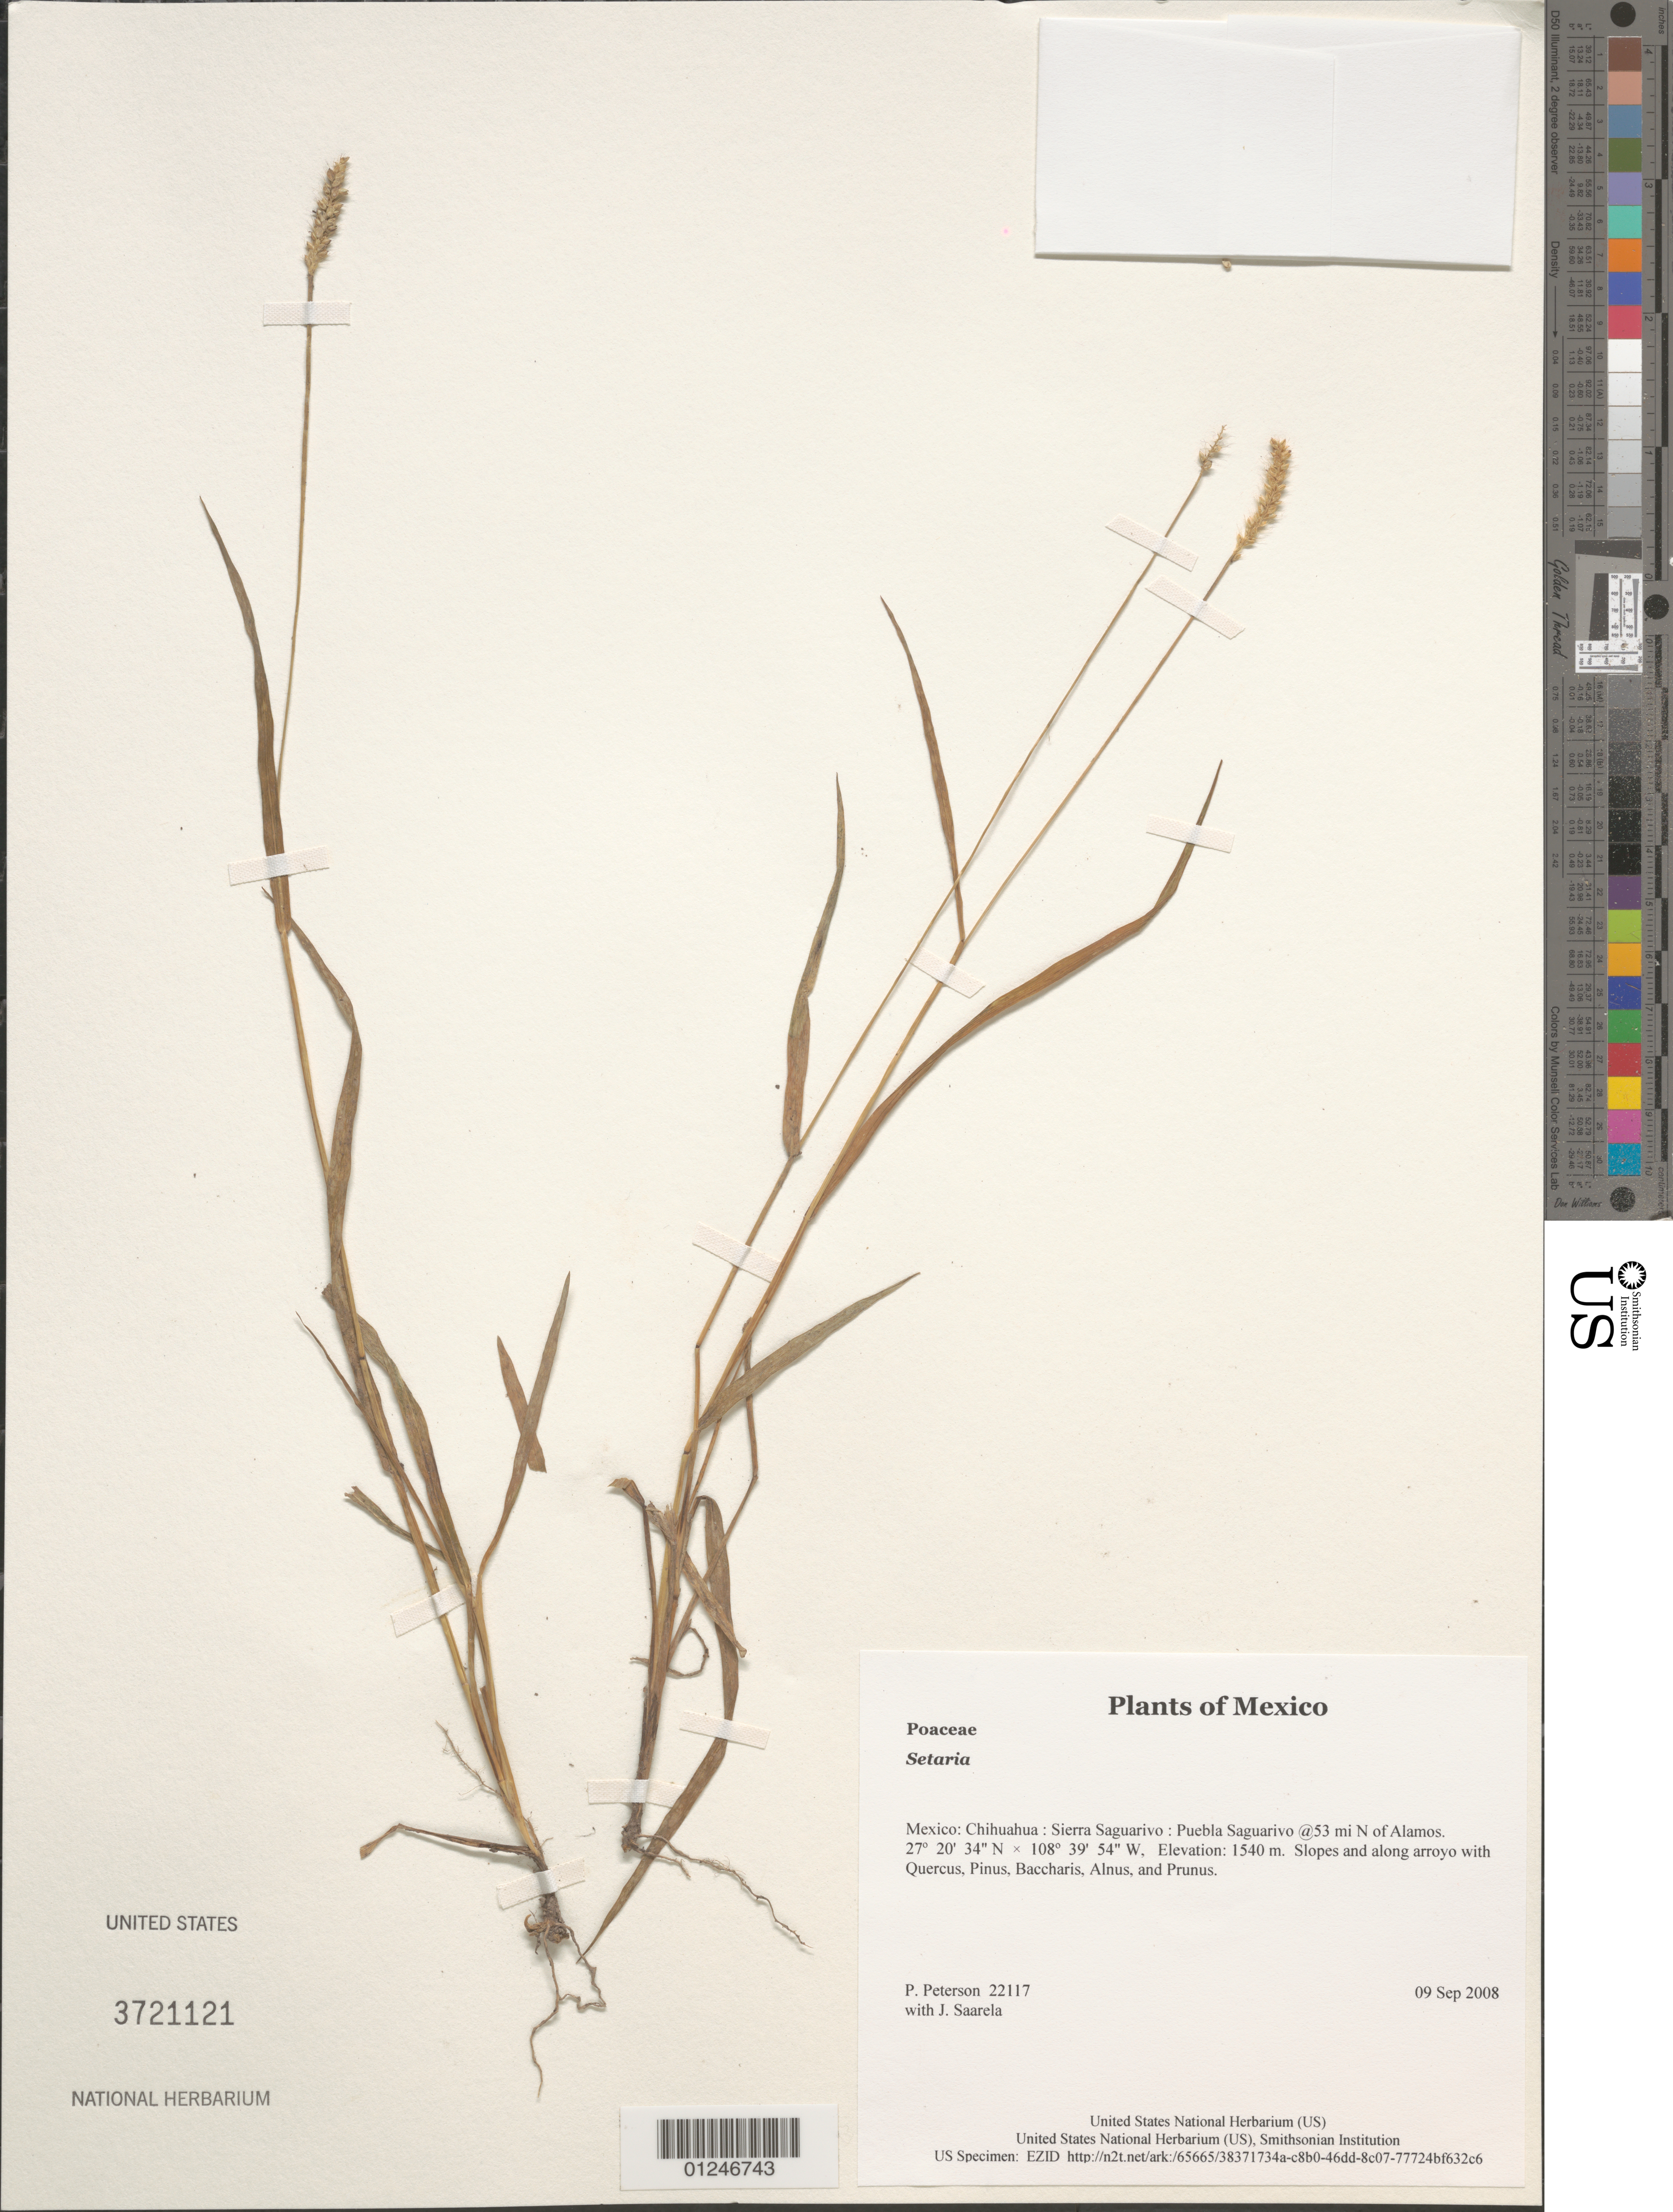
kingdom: Plantae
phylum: Tracheophyta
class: Liliopsida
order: Poales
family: Poaceae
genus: Setaria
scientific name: Setaria sp.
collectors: P. M. Peterson & J. Saarela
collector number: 22117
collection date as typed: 09 Sep 2008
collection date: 2008-09-09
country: Mexico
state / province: Chihuahua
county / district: Sierra Saguarivo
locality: Puebla Saguarivo @53 mi N of Alamos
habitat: Slopes and along arroyo with Quercus, Pinus, Baccharis, Alnus, and Prunus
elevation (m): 1540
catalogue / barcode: US 3721121